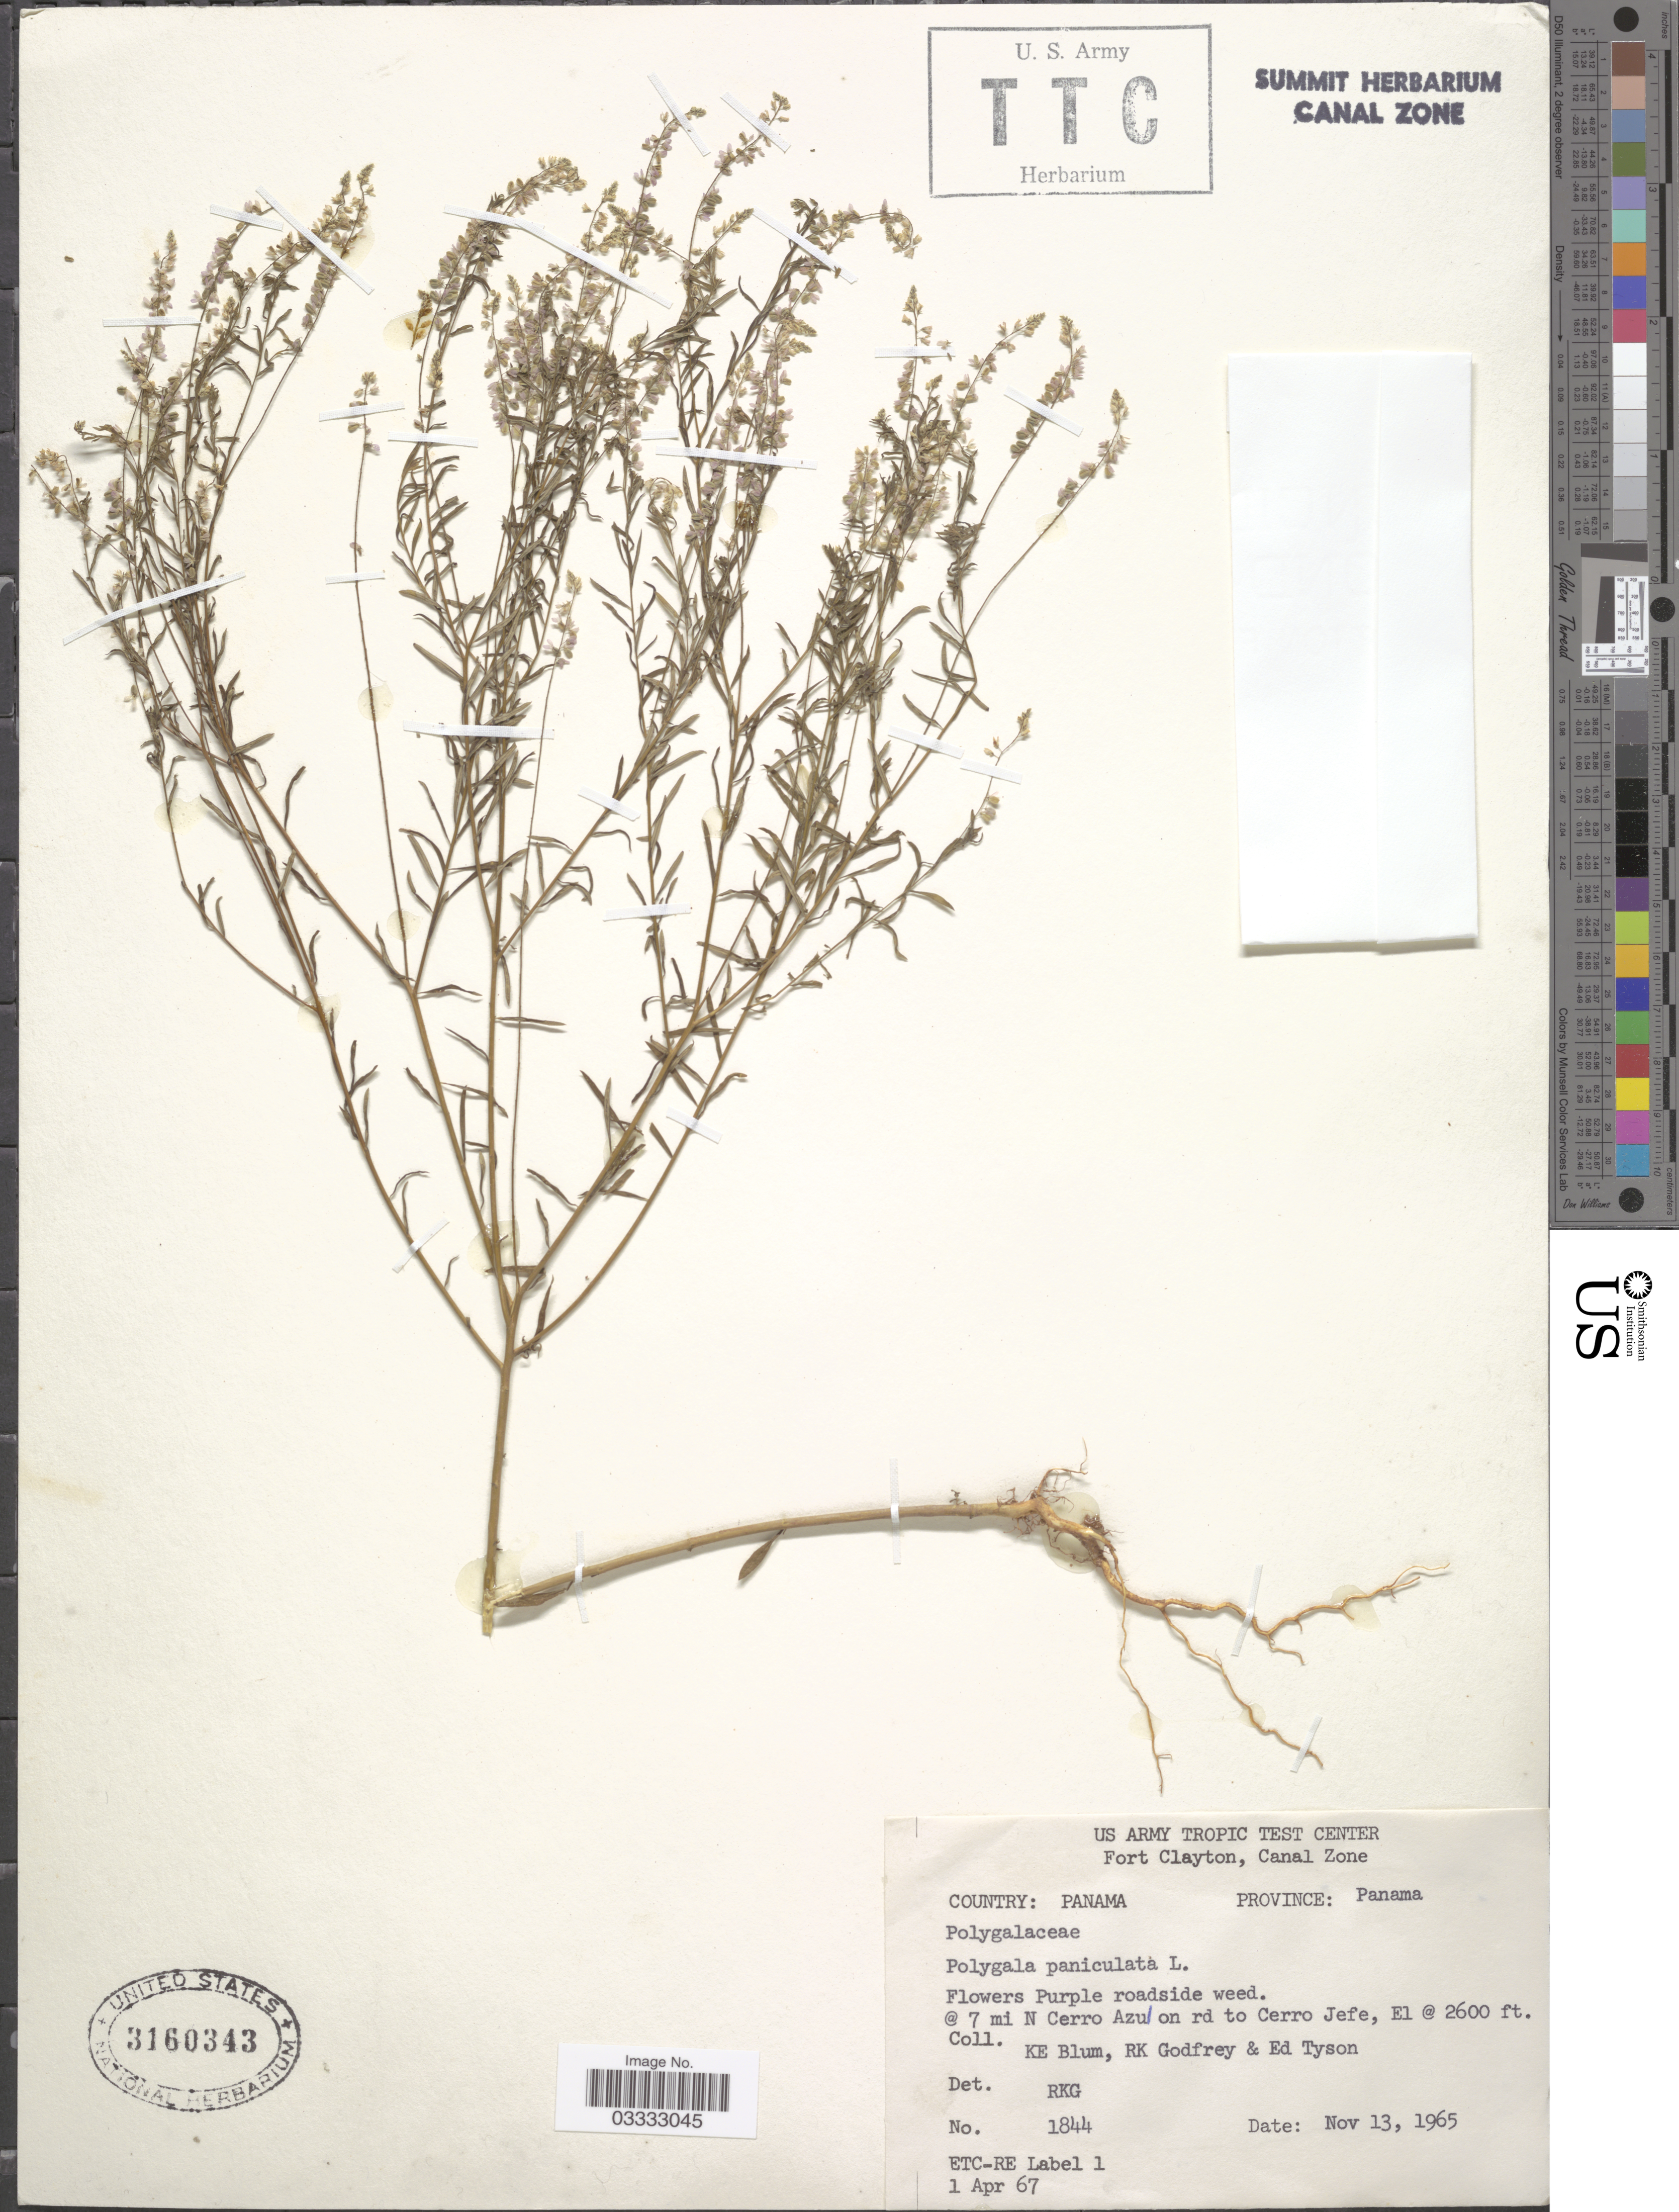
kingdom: Plantae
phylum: Tracheophyta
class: Magnoliopsida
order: Fabales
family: Polygalaceae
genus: Polygala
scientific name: Polygala paniculata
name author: L.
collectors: K. E. Blum, R. K. Godfrey & E. D. Tyson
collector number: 1844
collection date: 1965-11-13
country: Panama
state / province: Panamá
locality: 7 mi N Cerro Azul on rd to Cerro Jefe.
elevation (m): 792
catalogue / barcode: US 3160343